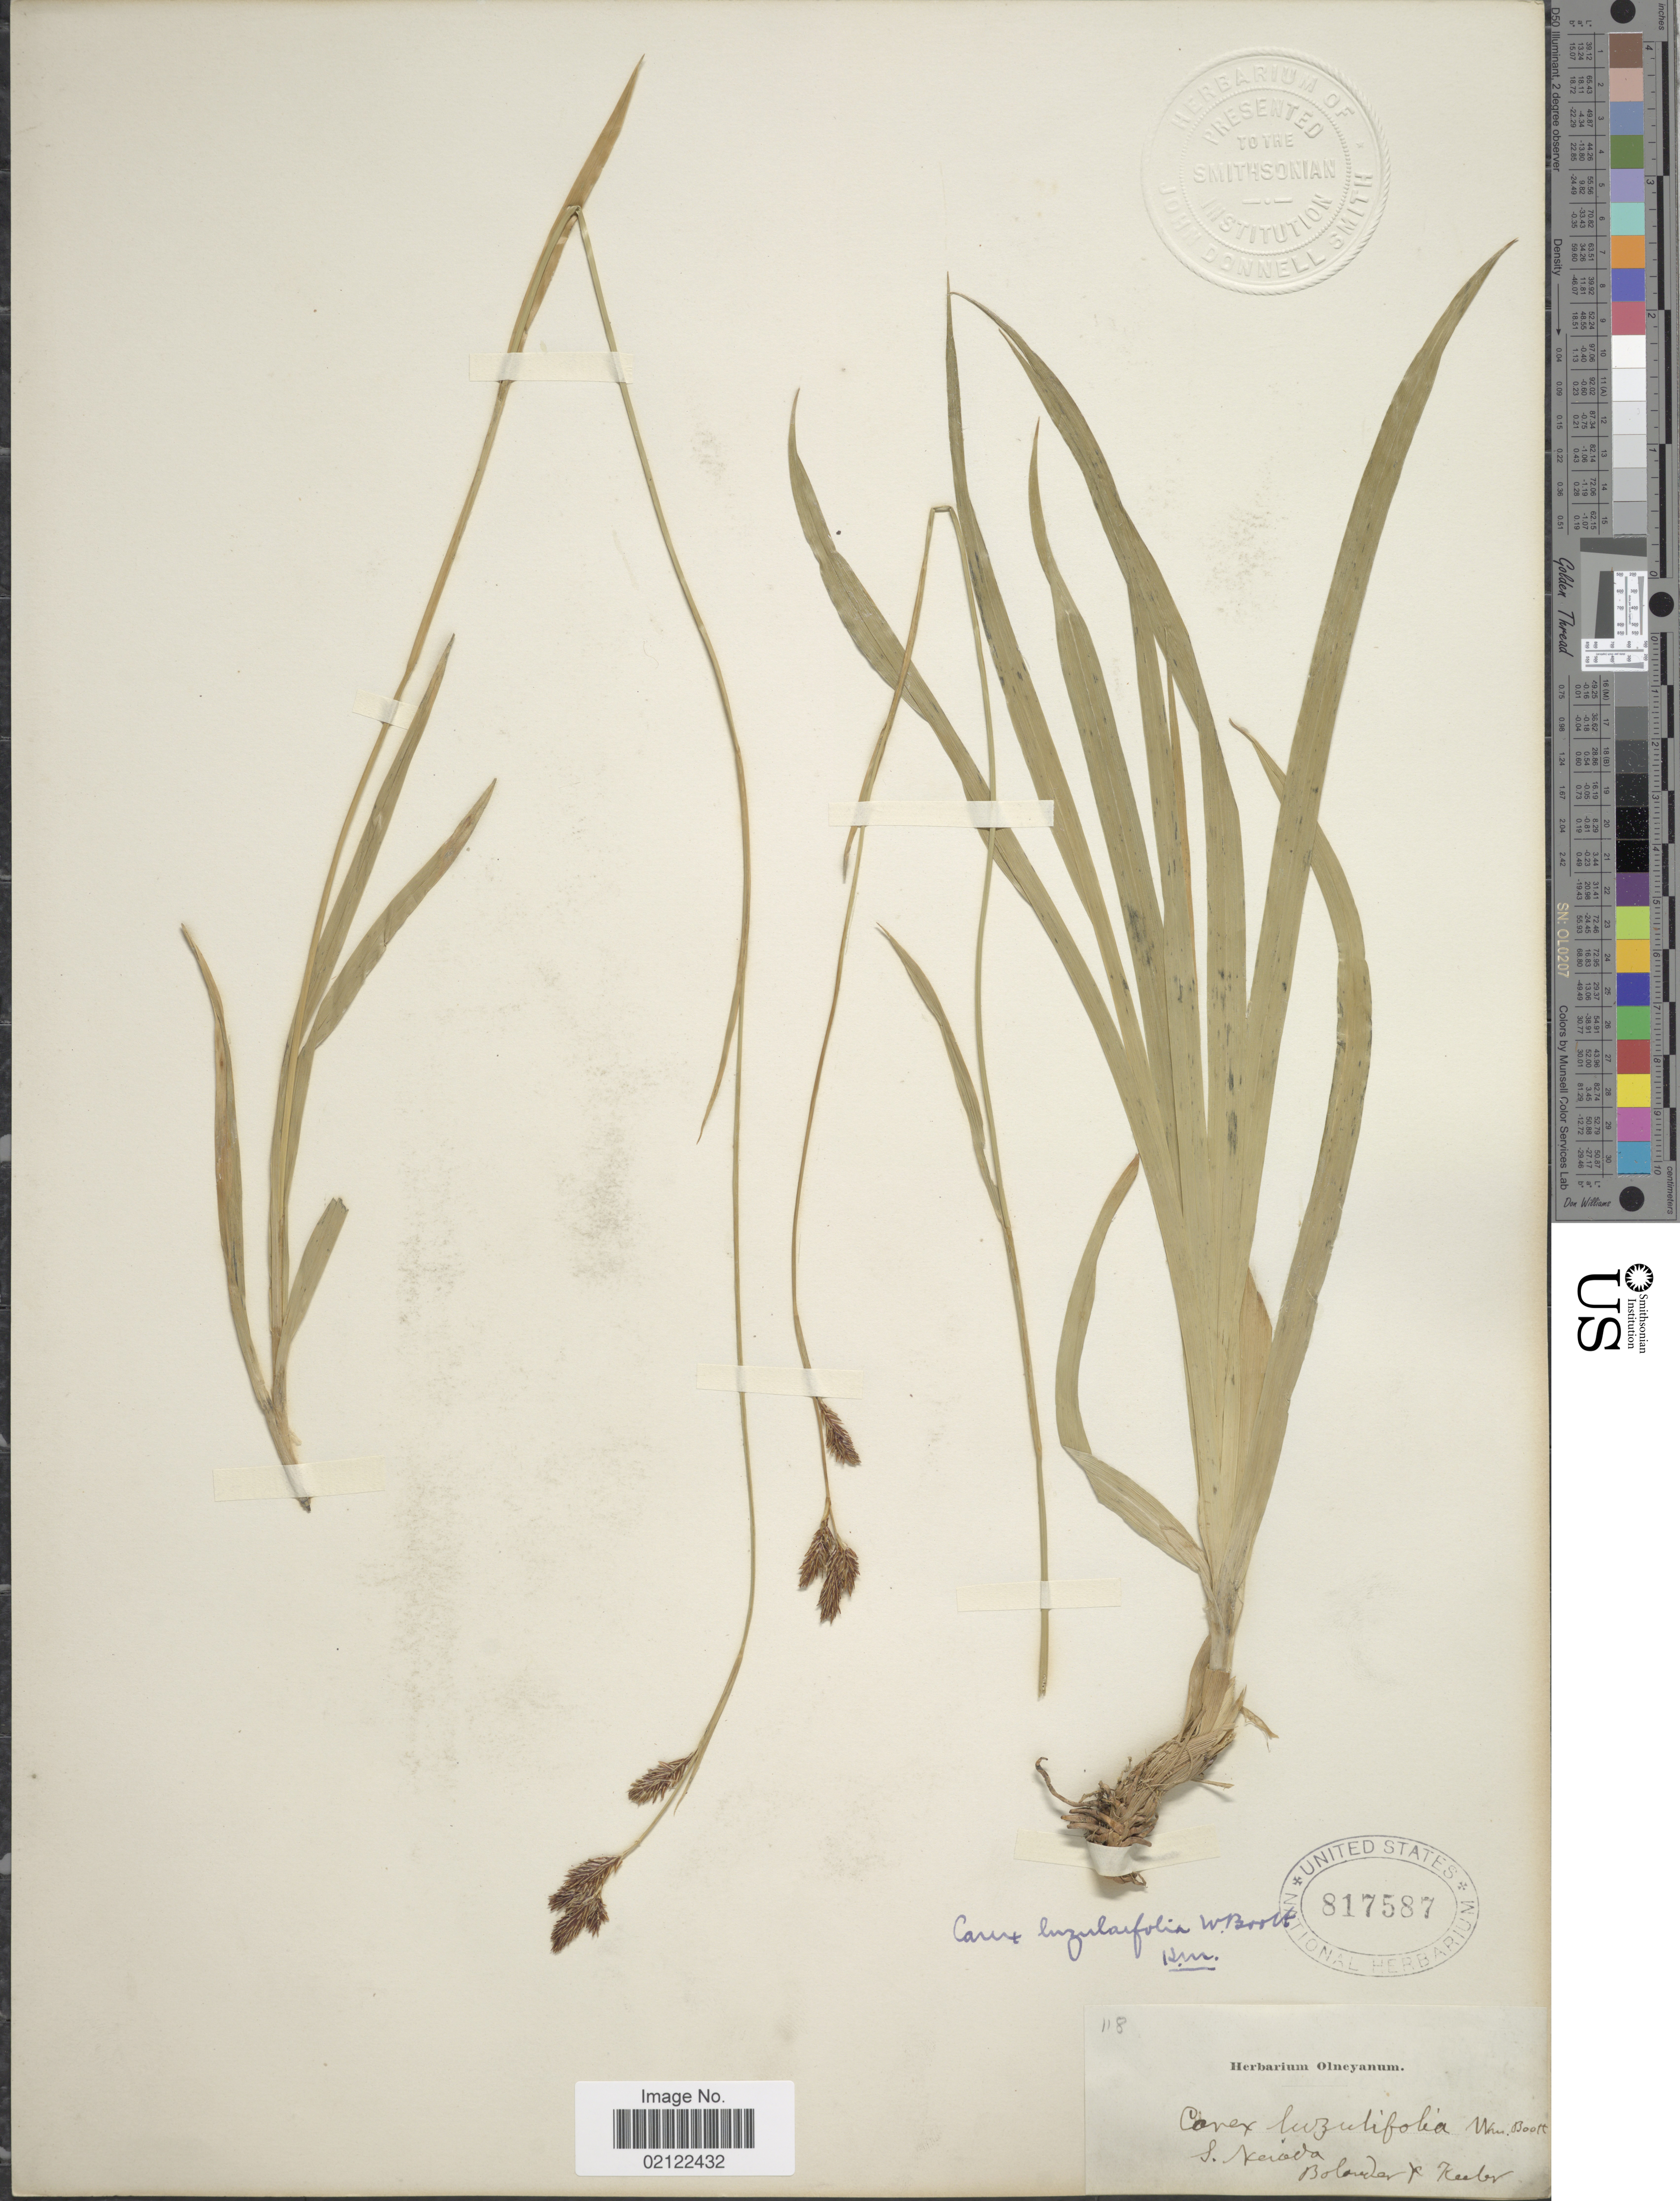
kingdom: Plantae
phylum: Tracheophyta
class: Liliopsida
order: Poales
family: Cyperaceae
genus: Carex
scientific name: Carex luzulifolia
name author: W. Boott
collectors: -. Bolander & Keeler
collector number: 118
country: United States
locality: S. Nevada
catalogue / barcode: US 817587